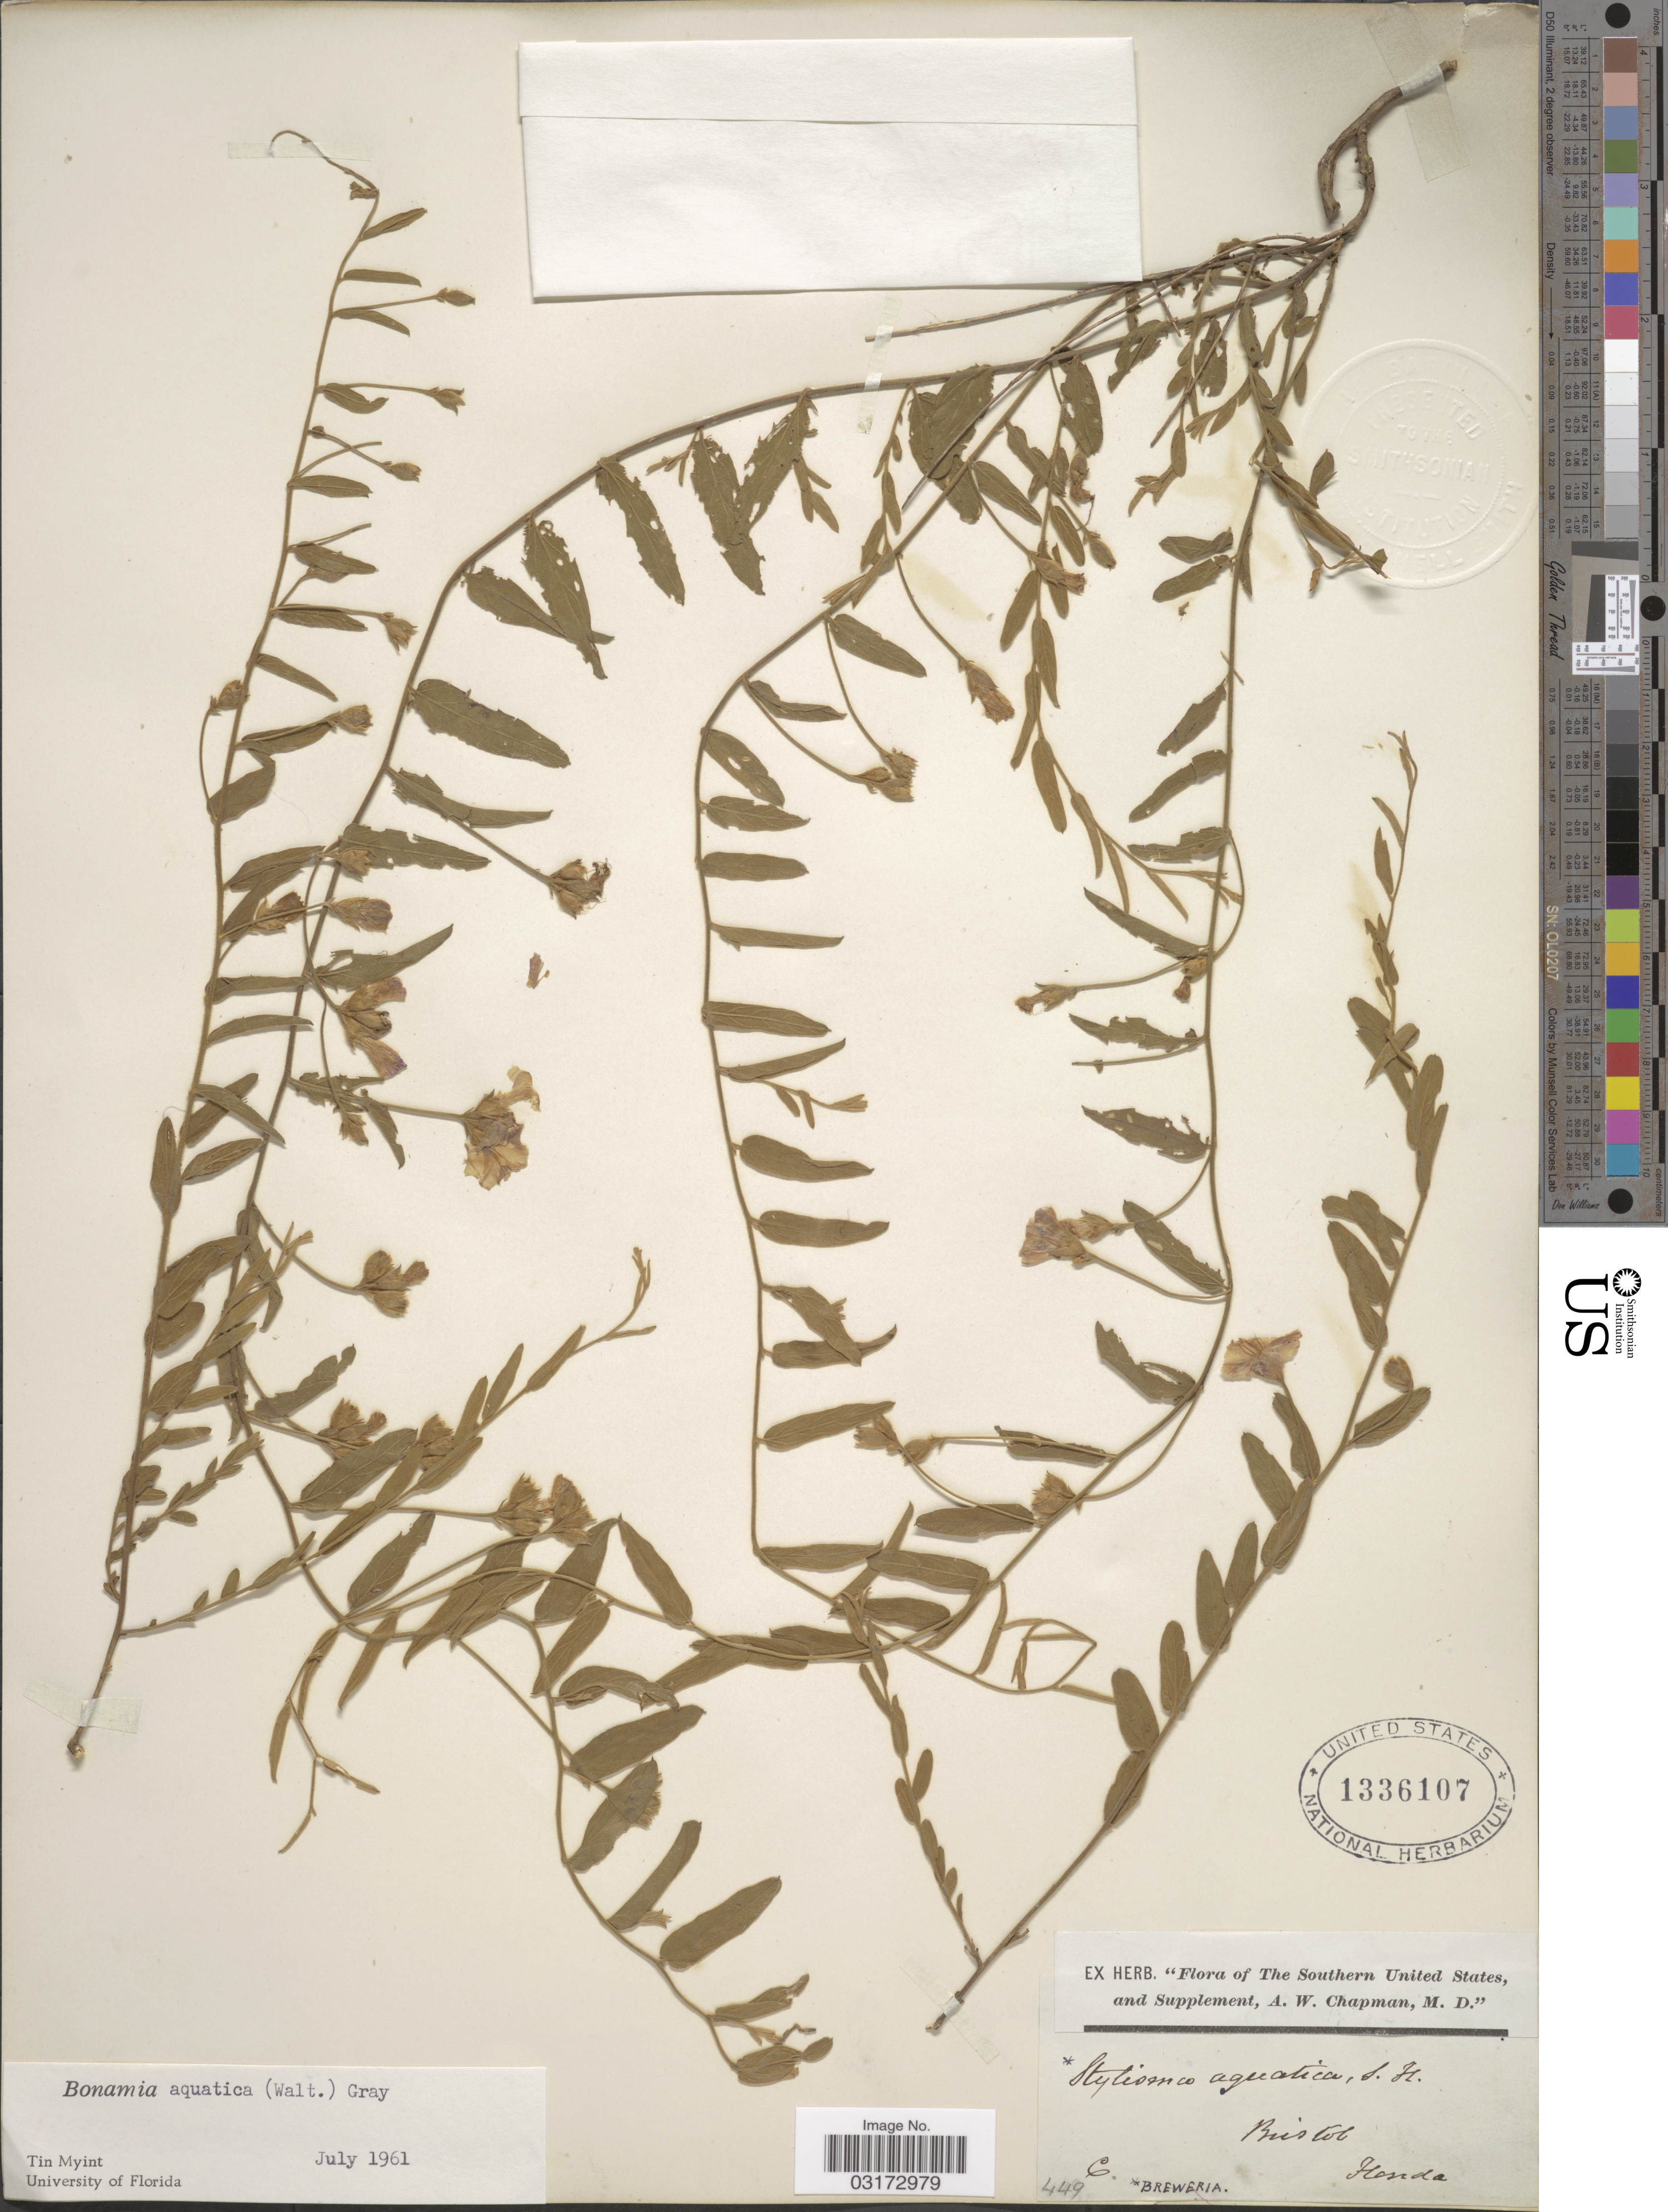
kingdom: Plantae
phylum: Tracheophyta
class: Magnoliopsida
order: Solanales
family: Convolvulaceae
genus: Stylisma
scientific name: Stylisma aquatica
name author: (Walter) Raf.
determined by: Strong, Mark T., (BOT), Smithsonian Institution - National Museum of Natural History (UNITED STATES)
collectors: ex herb. A.W. Chapman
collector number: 449C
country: United States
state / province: Florida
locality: The Southern United States. Bristol.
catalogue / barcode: US 1336107